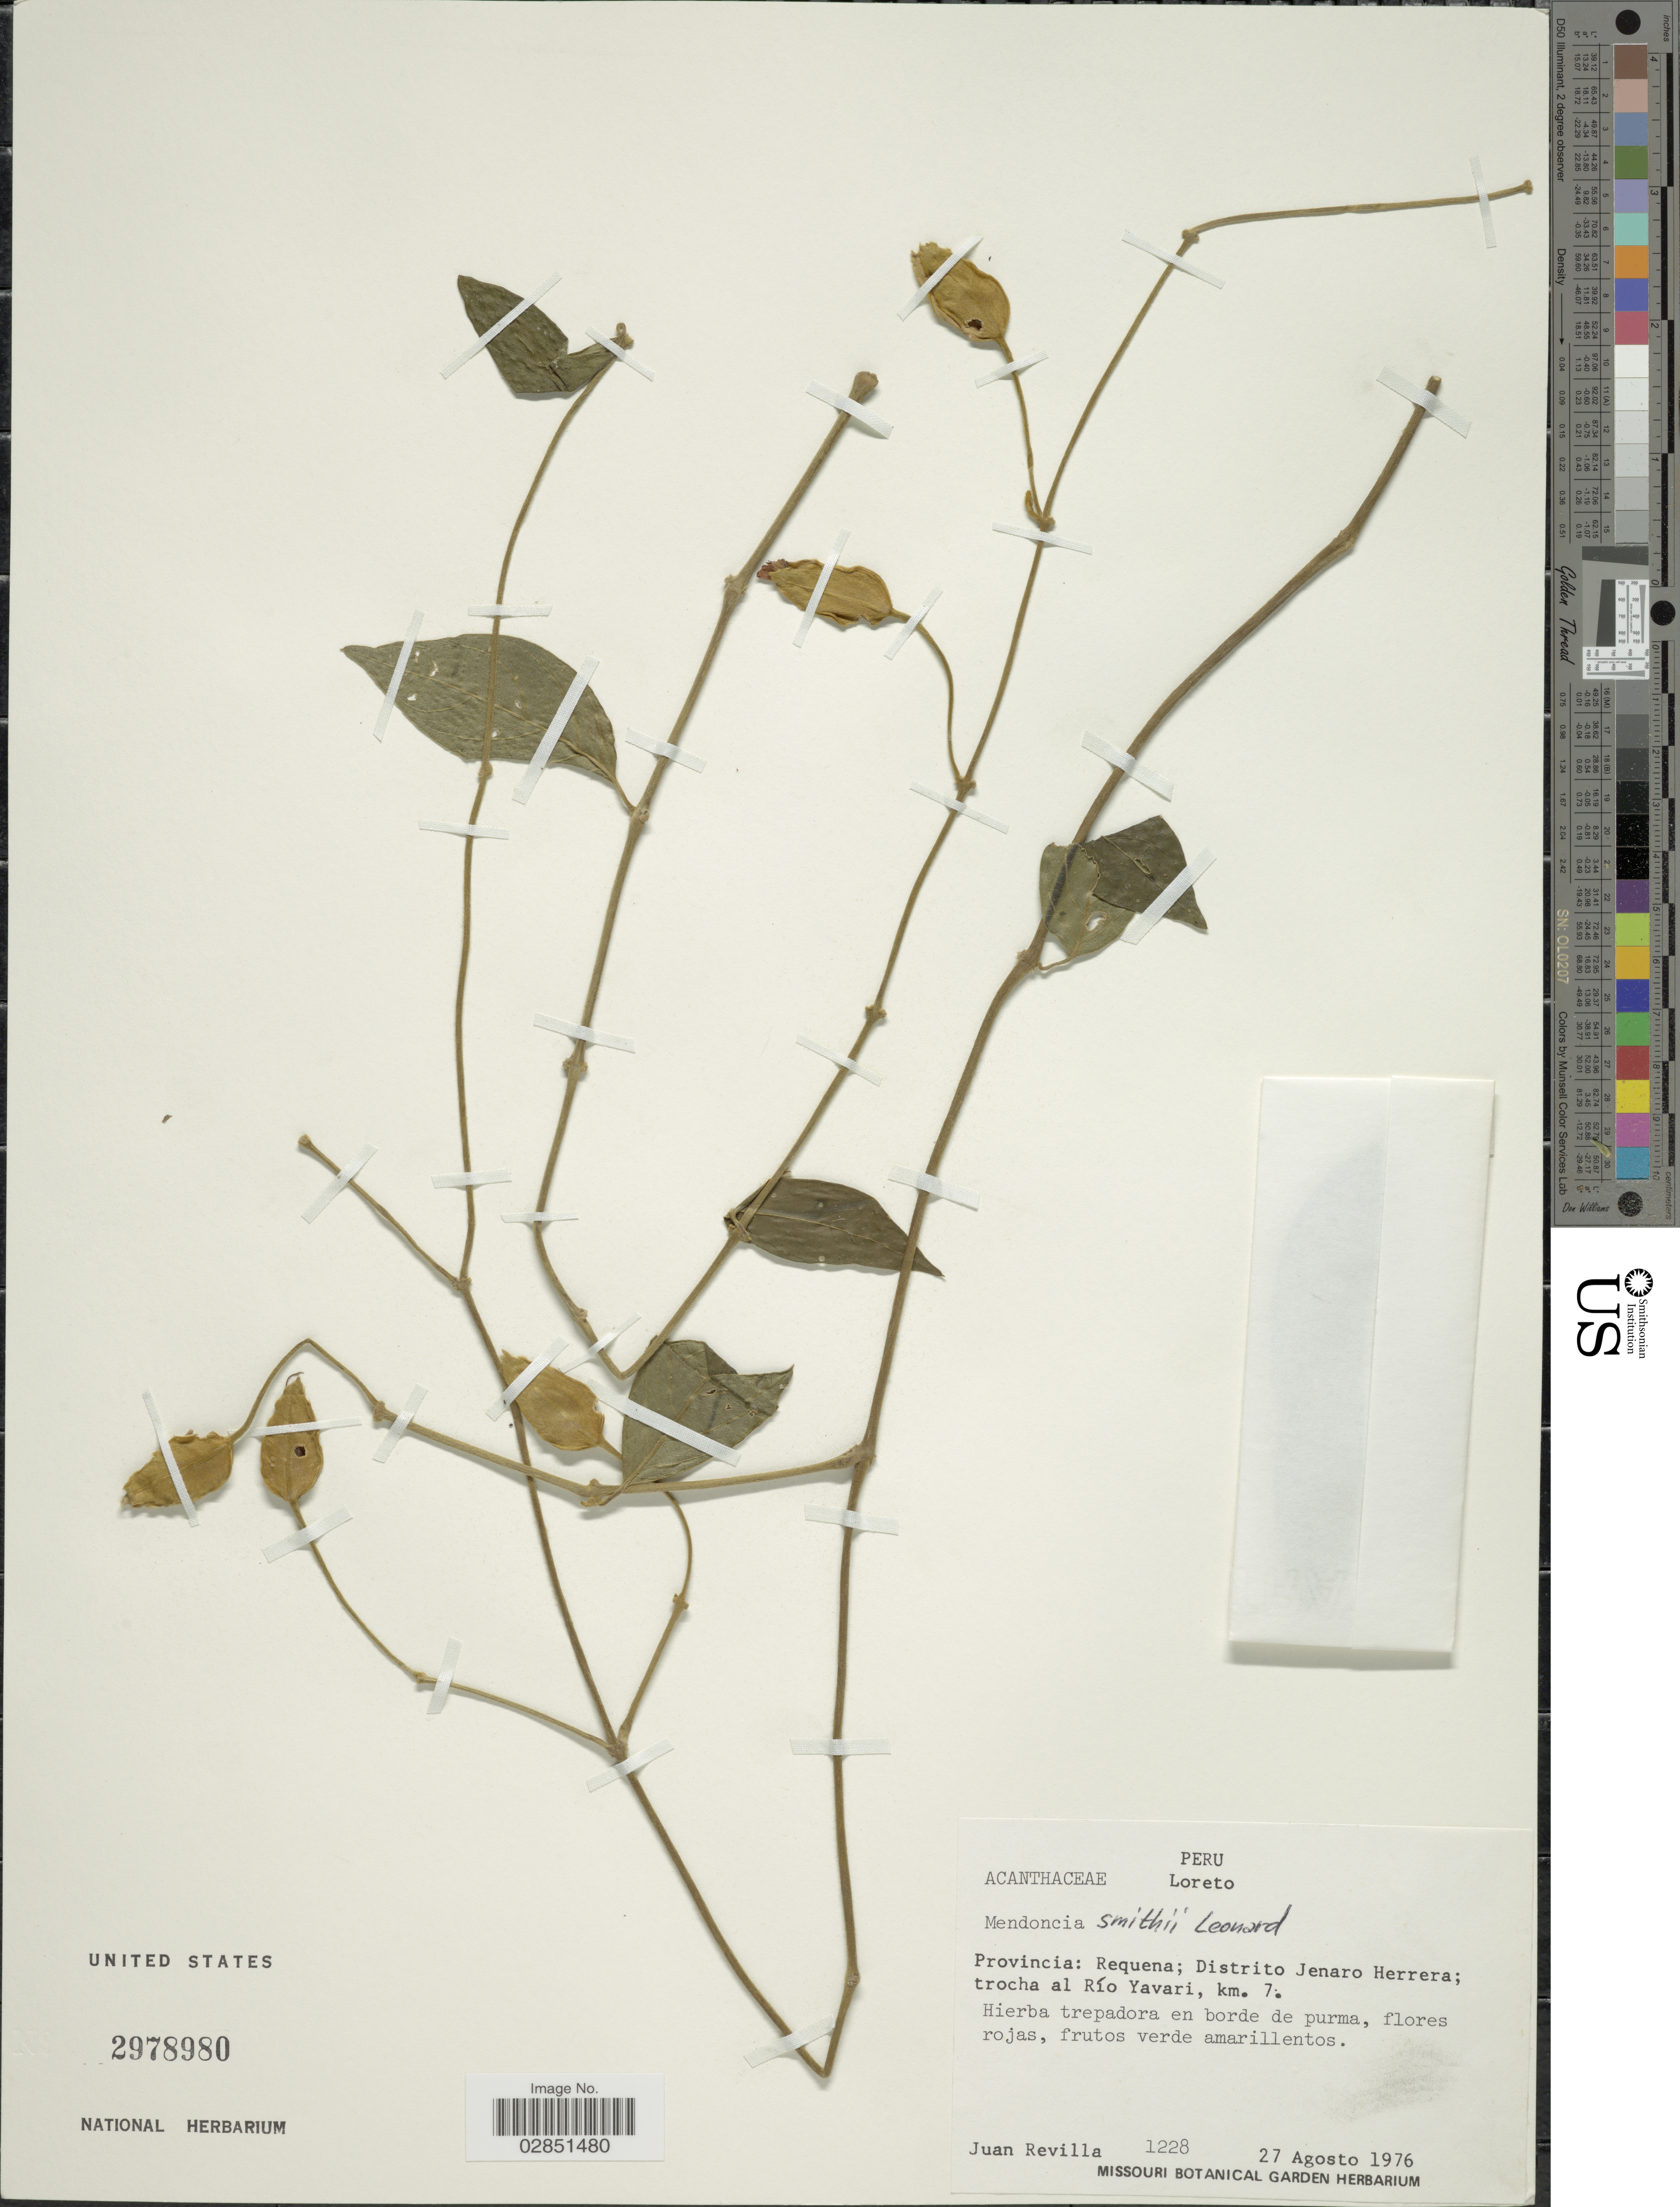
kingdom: Plantae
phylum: Tracheophyta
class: Magnoliopsida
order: Lamiales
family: Acanthaceae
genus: Mendoncia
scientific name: Mendoncia smithii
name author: Leonard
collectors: J. Revilla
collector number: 1228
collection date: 1976-08-27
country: Peru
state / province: Loreto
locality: Provincia: Requena; Distrito Jenaro Herrera; trocha al Río Yavari, km. 7.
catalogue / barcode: US 2978980